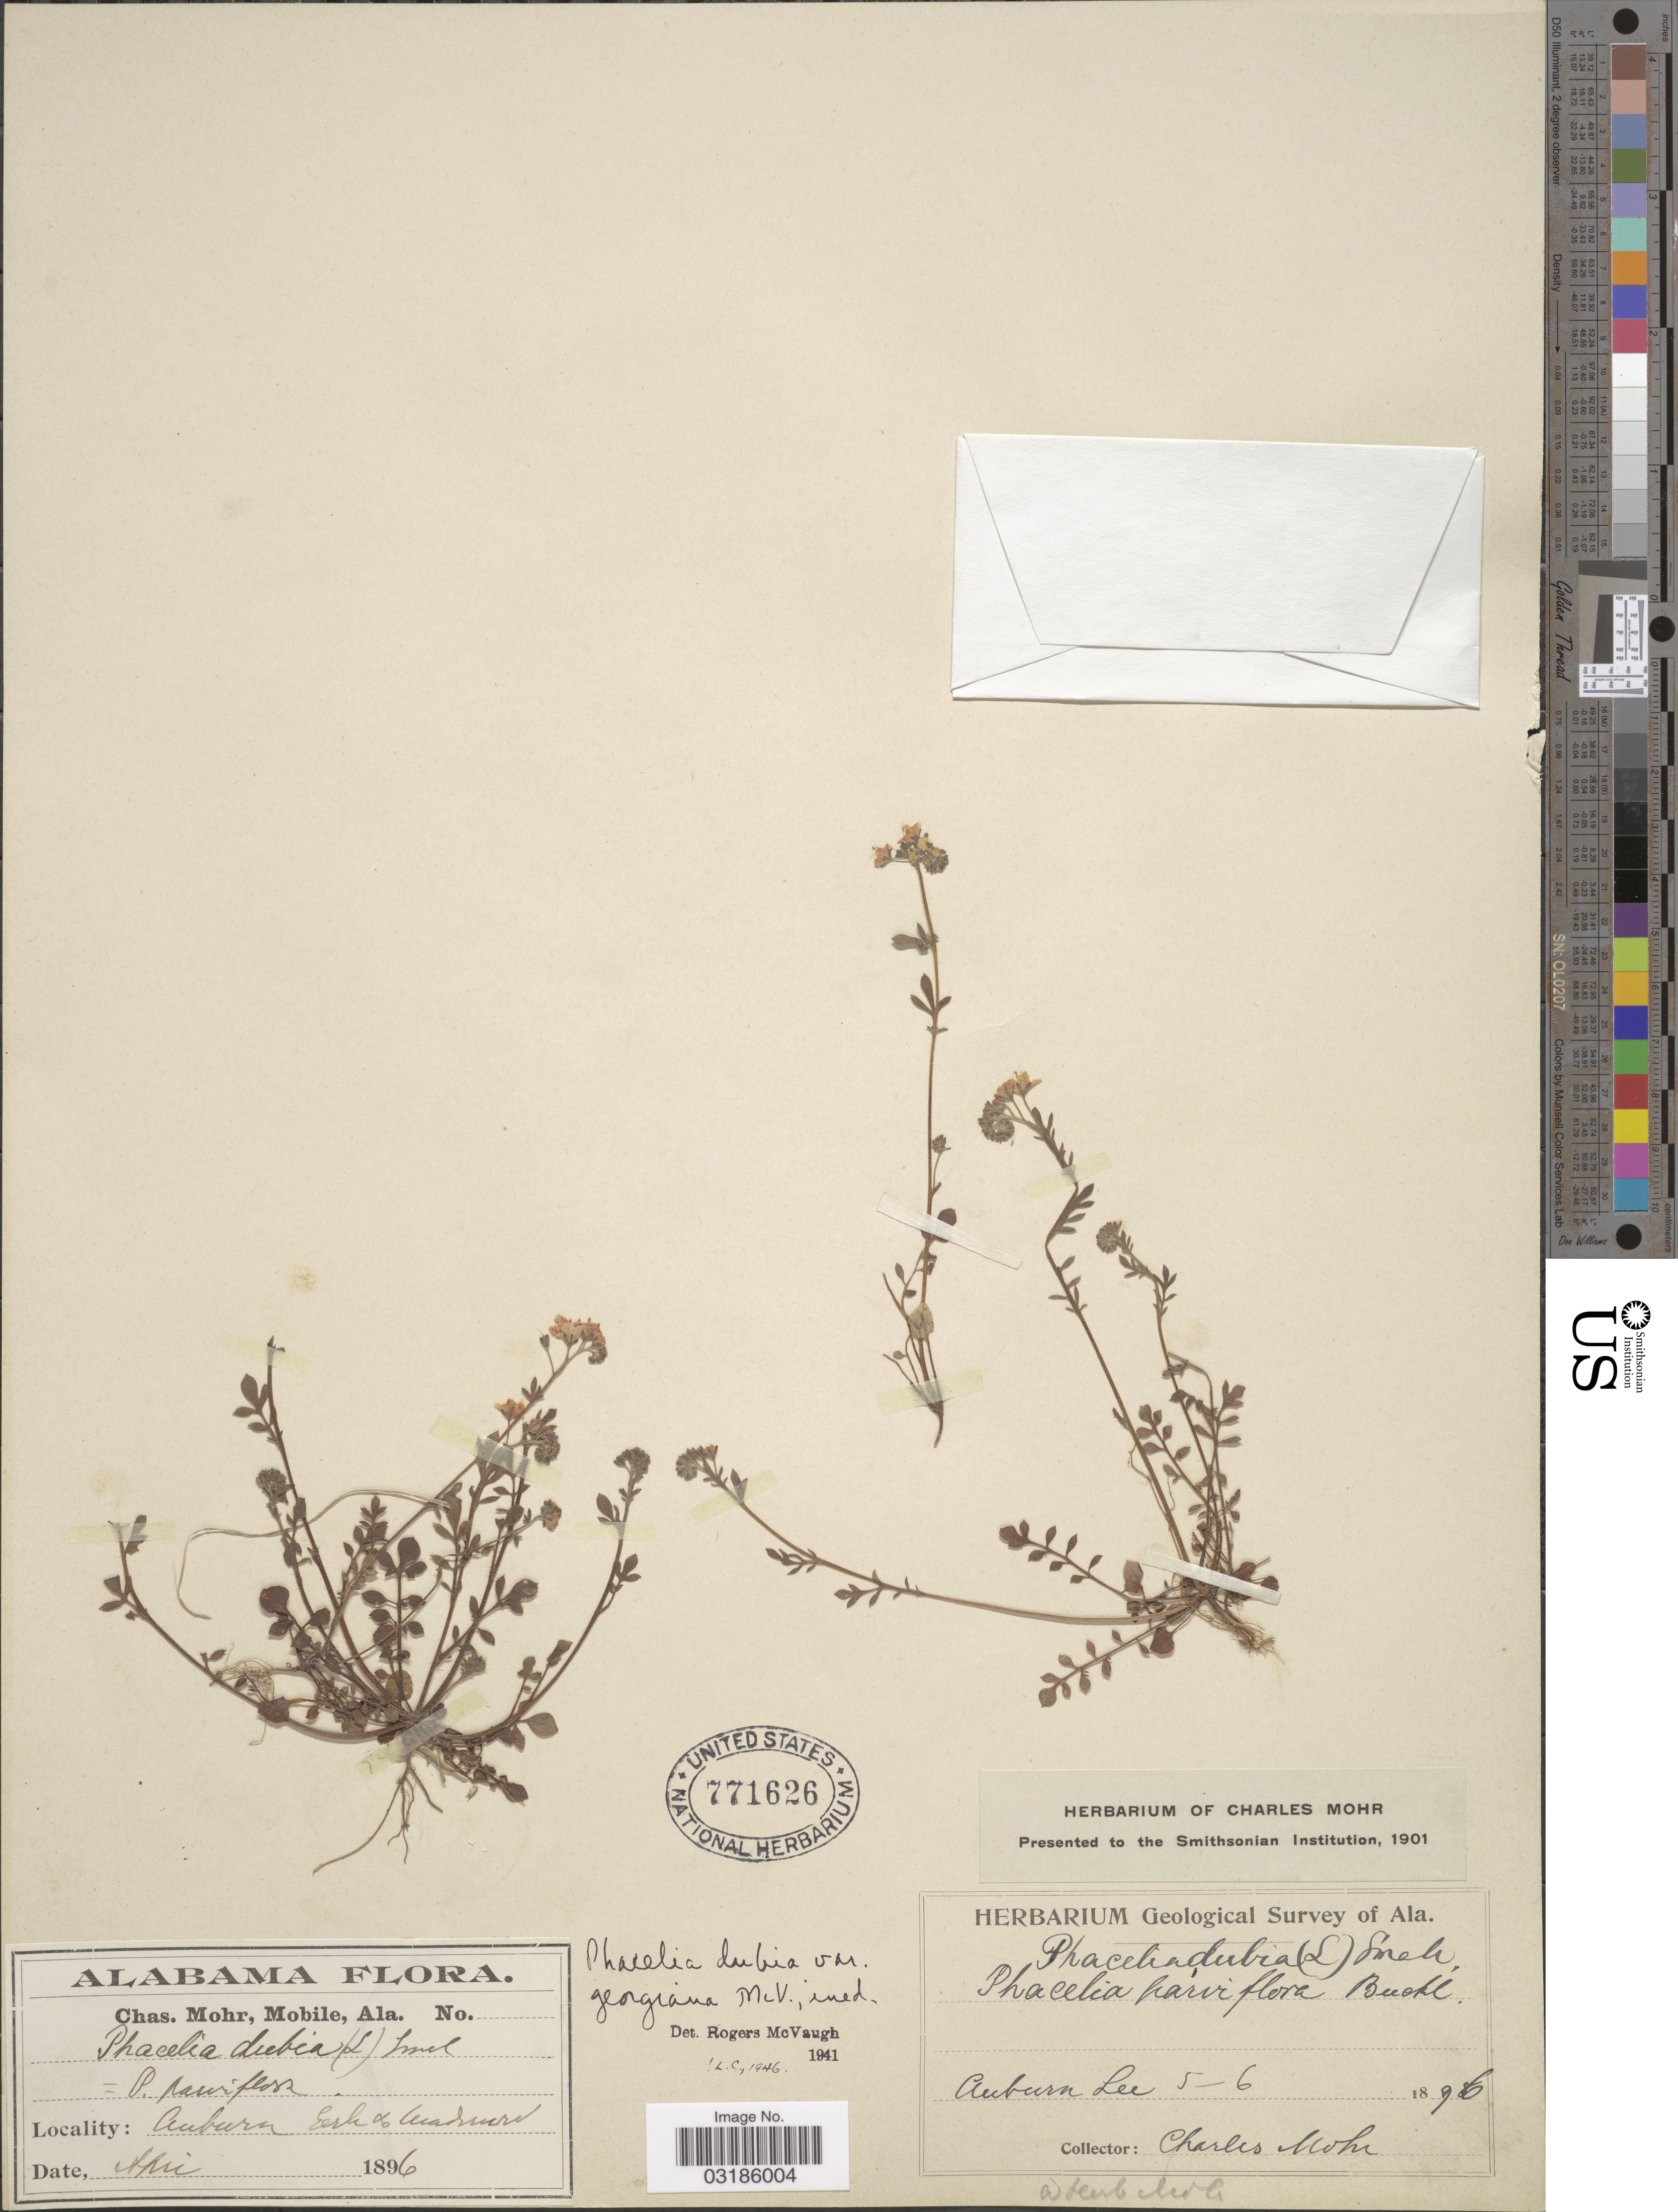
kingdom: Plantae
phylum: Tracheophyta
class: Magnoliopsida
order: Boraginales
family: Hydrophyllaceae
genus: Phacelia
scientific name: Phacelia dubia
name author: (L.) Trel.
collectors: Mohr, C. T. (herbarium)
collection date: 1896-04/1896-06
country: United States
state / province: Alabama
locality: Auburn Lee.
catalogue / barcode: US 771626